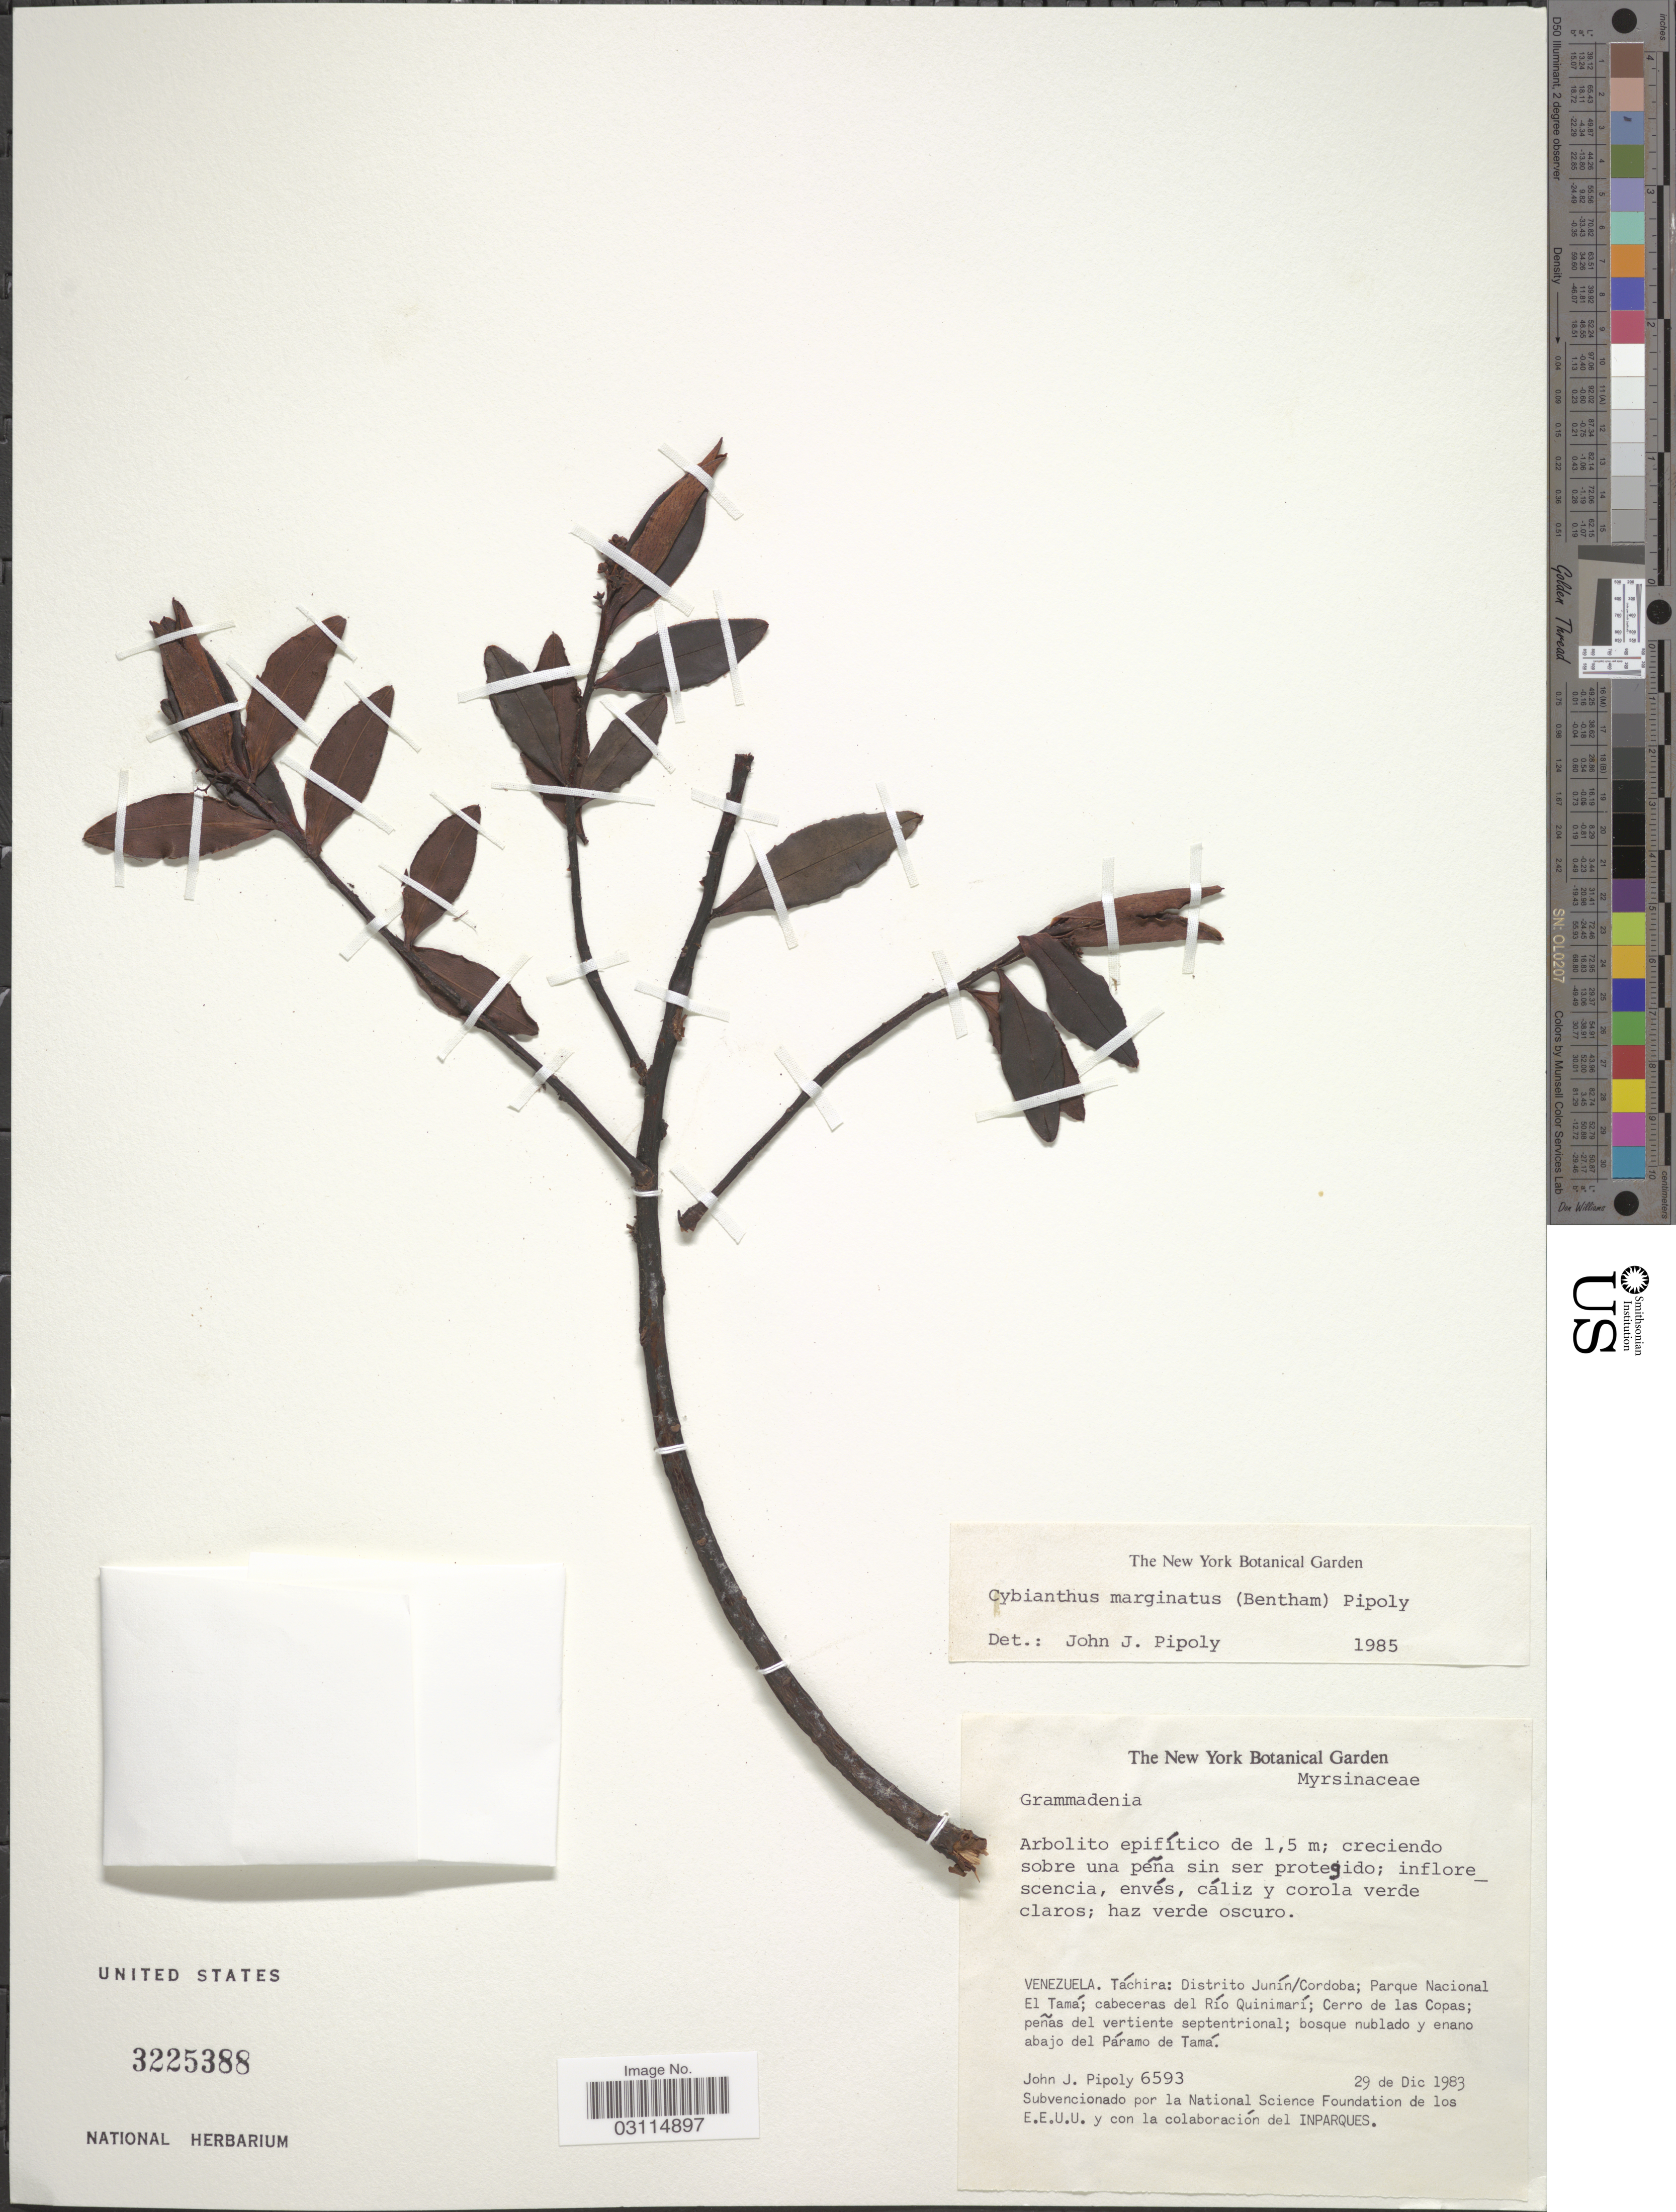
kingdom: Plantae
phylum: Tracheophyta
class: Magnoliopsida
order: Ericales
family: Primulaceae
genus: Cybianthus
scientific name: Cybianthus marginatus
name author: (Benth.) Pipoly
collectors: J. J. Pipoly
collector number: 6593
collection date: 1983-12-29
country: Venezuela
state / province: Tachira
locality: Distrito Junín/ Cordoba; Parque Nacional El Tamá; cabeceras del Río Quinimarí; Cerro de las Copas; bosque nublado y enano abajo del Páramo de Tamá.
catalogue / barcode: US 3225388